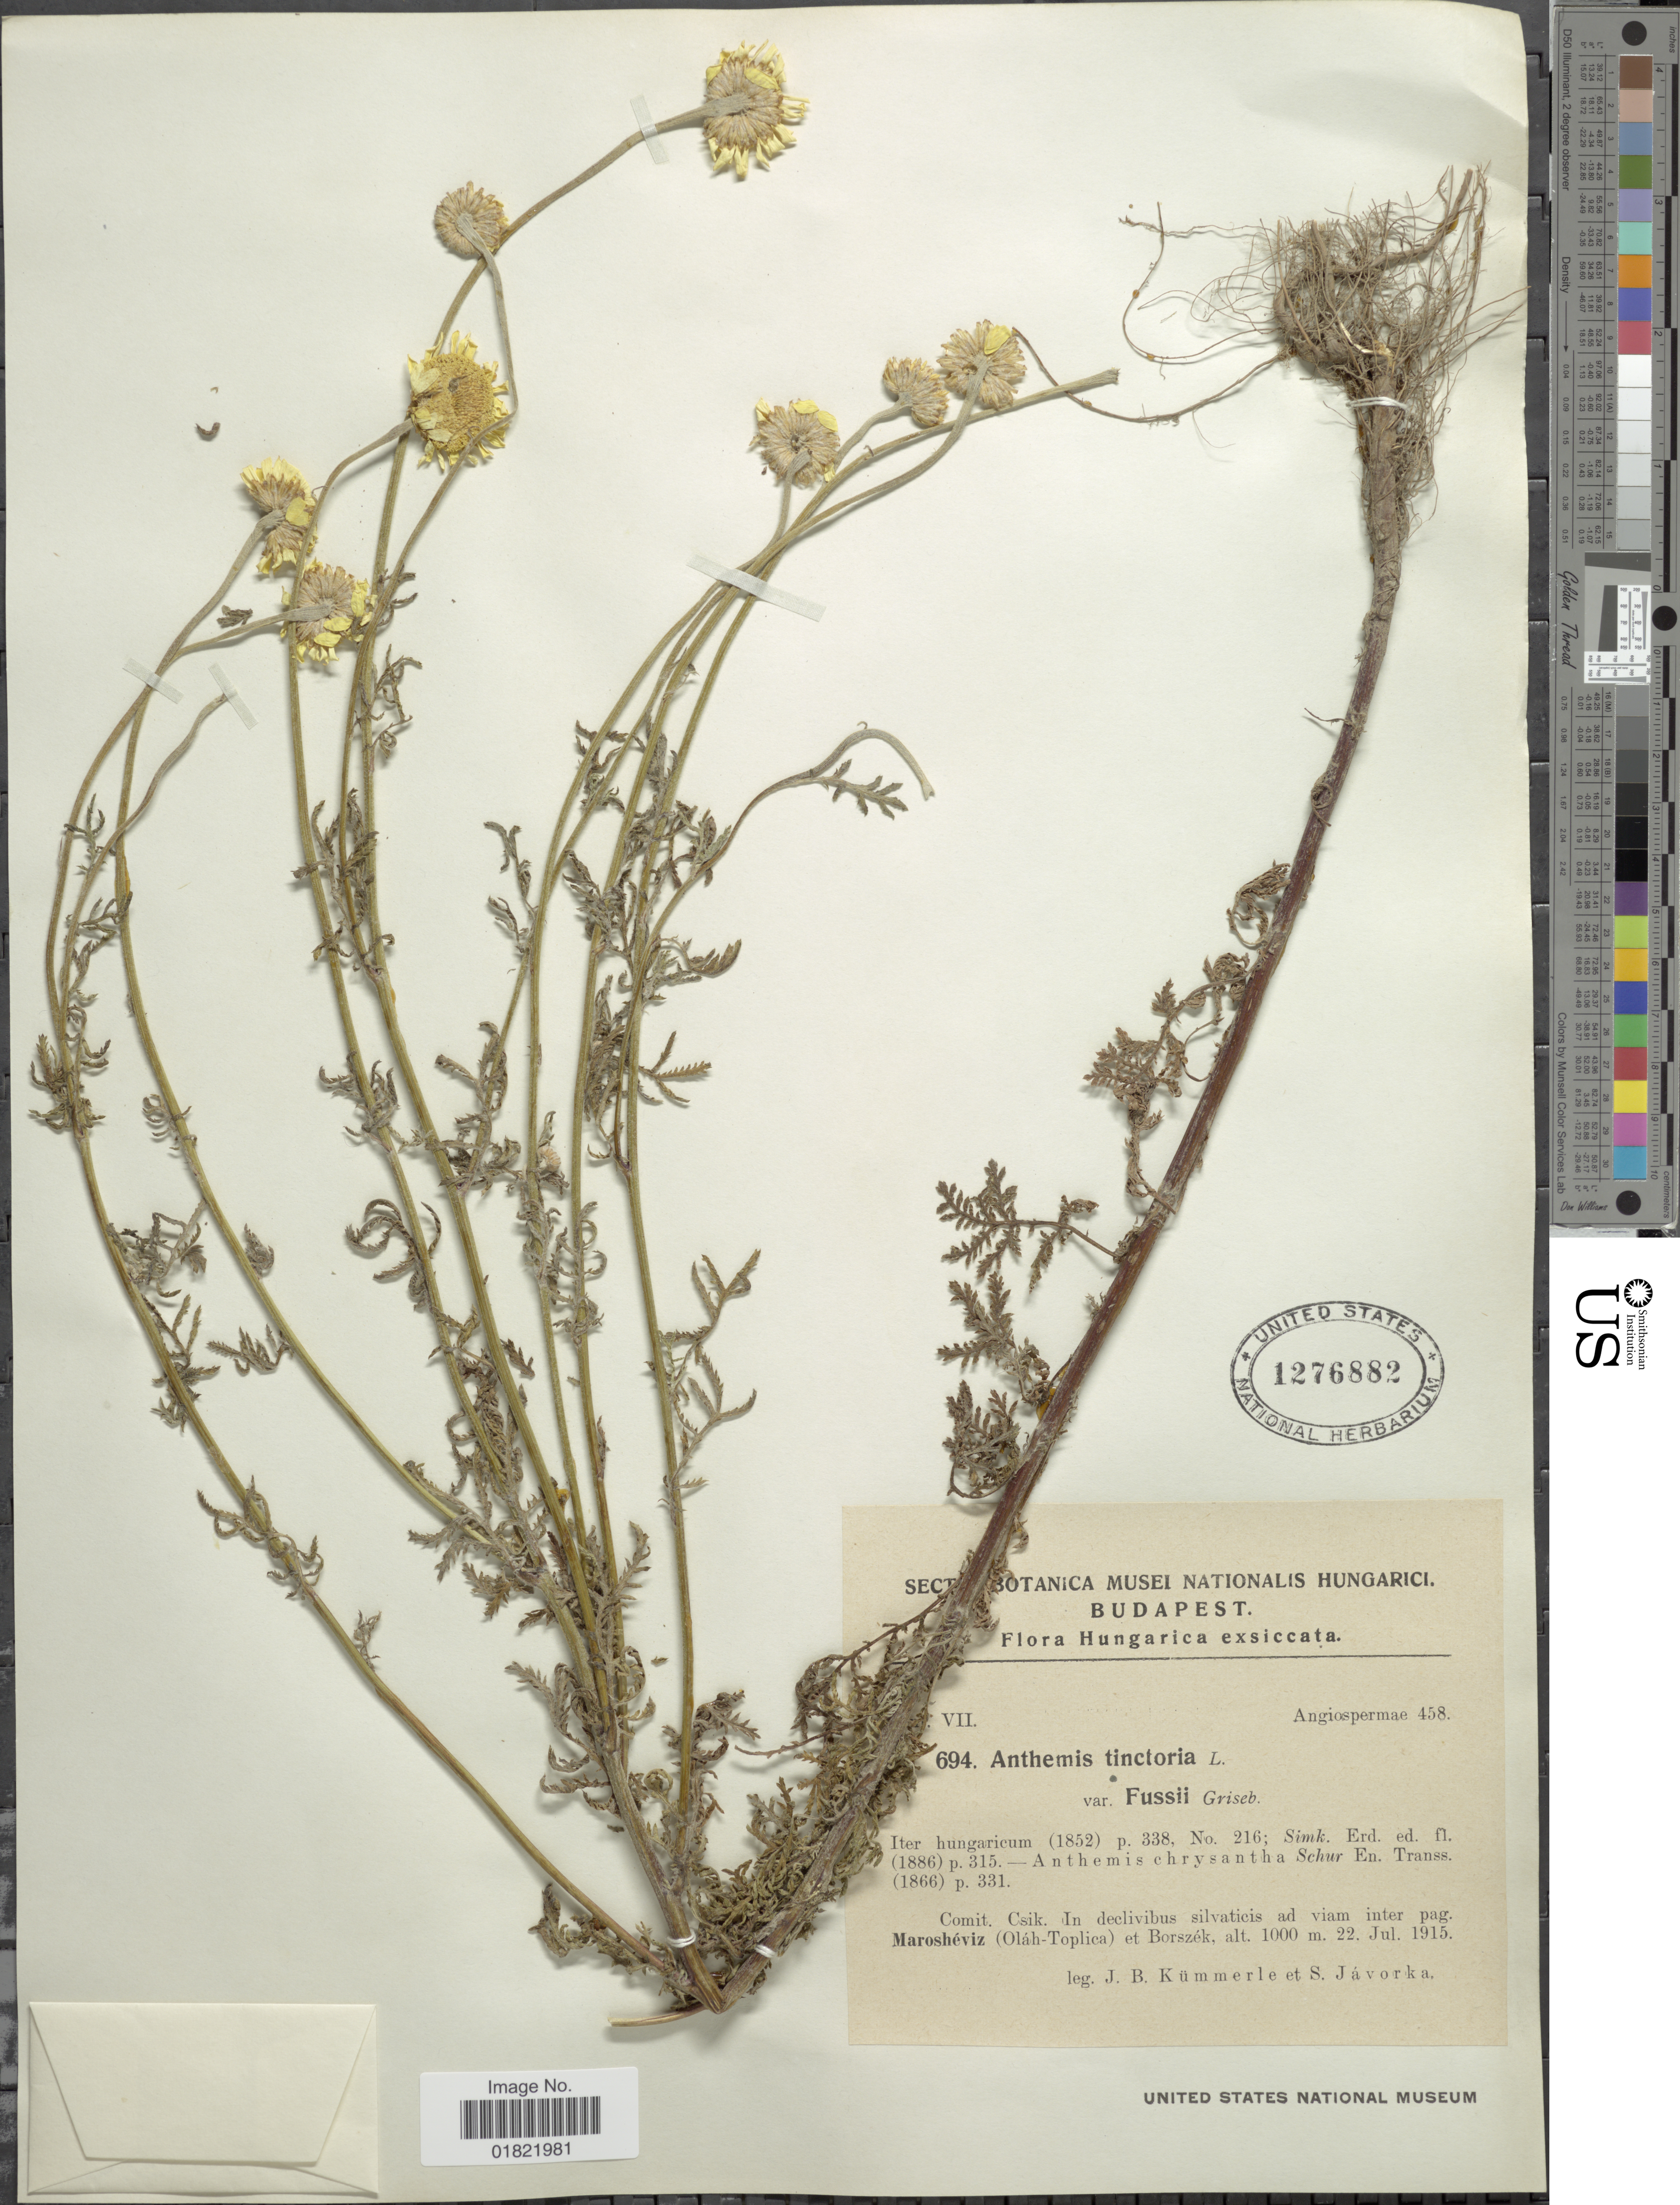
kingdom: Plantae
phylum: Tracheophyta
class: Magnoliopsida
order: Asterales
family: Asteraceae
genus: Anthemis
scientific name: Anthemis tinctoria var. pallida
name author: DC.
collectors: J. Kummerle & S. Javorka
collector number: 694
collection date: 1915-07-22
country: Hungary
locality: Marosheviz (Olah-Toplica) et Borszek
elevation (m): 1000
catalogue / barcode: US 1276882